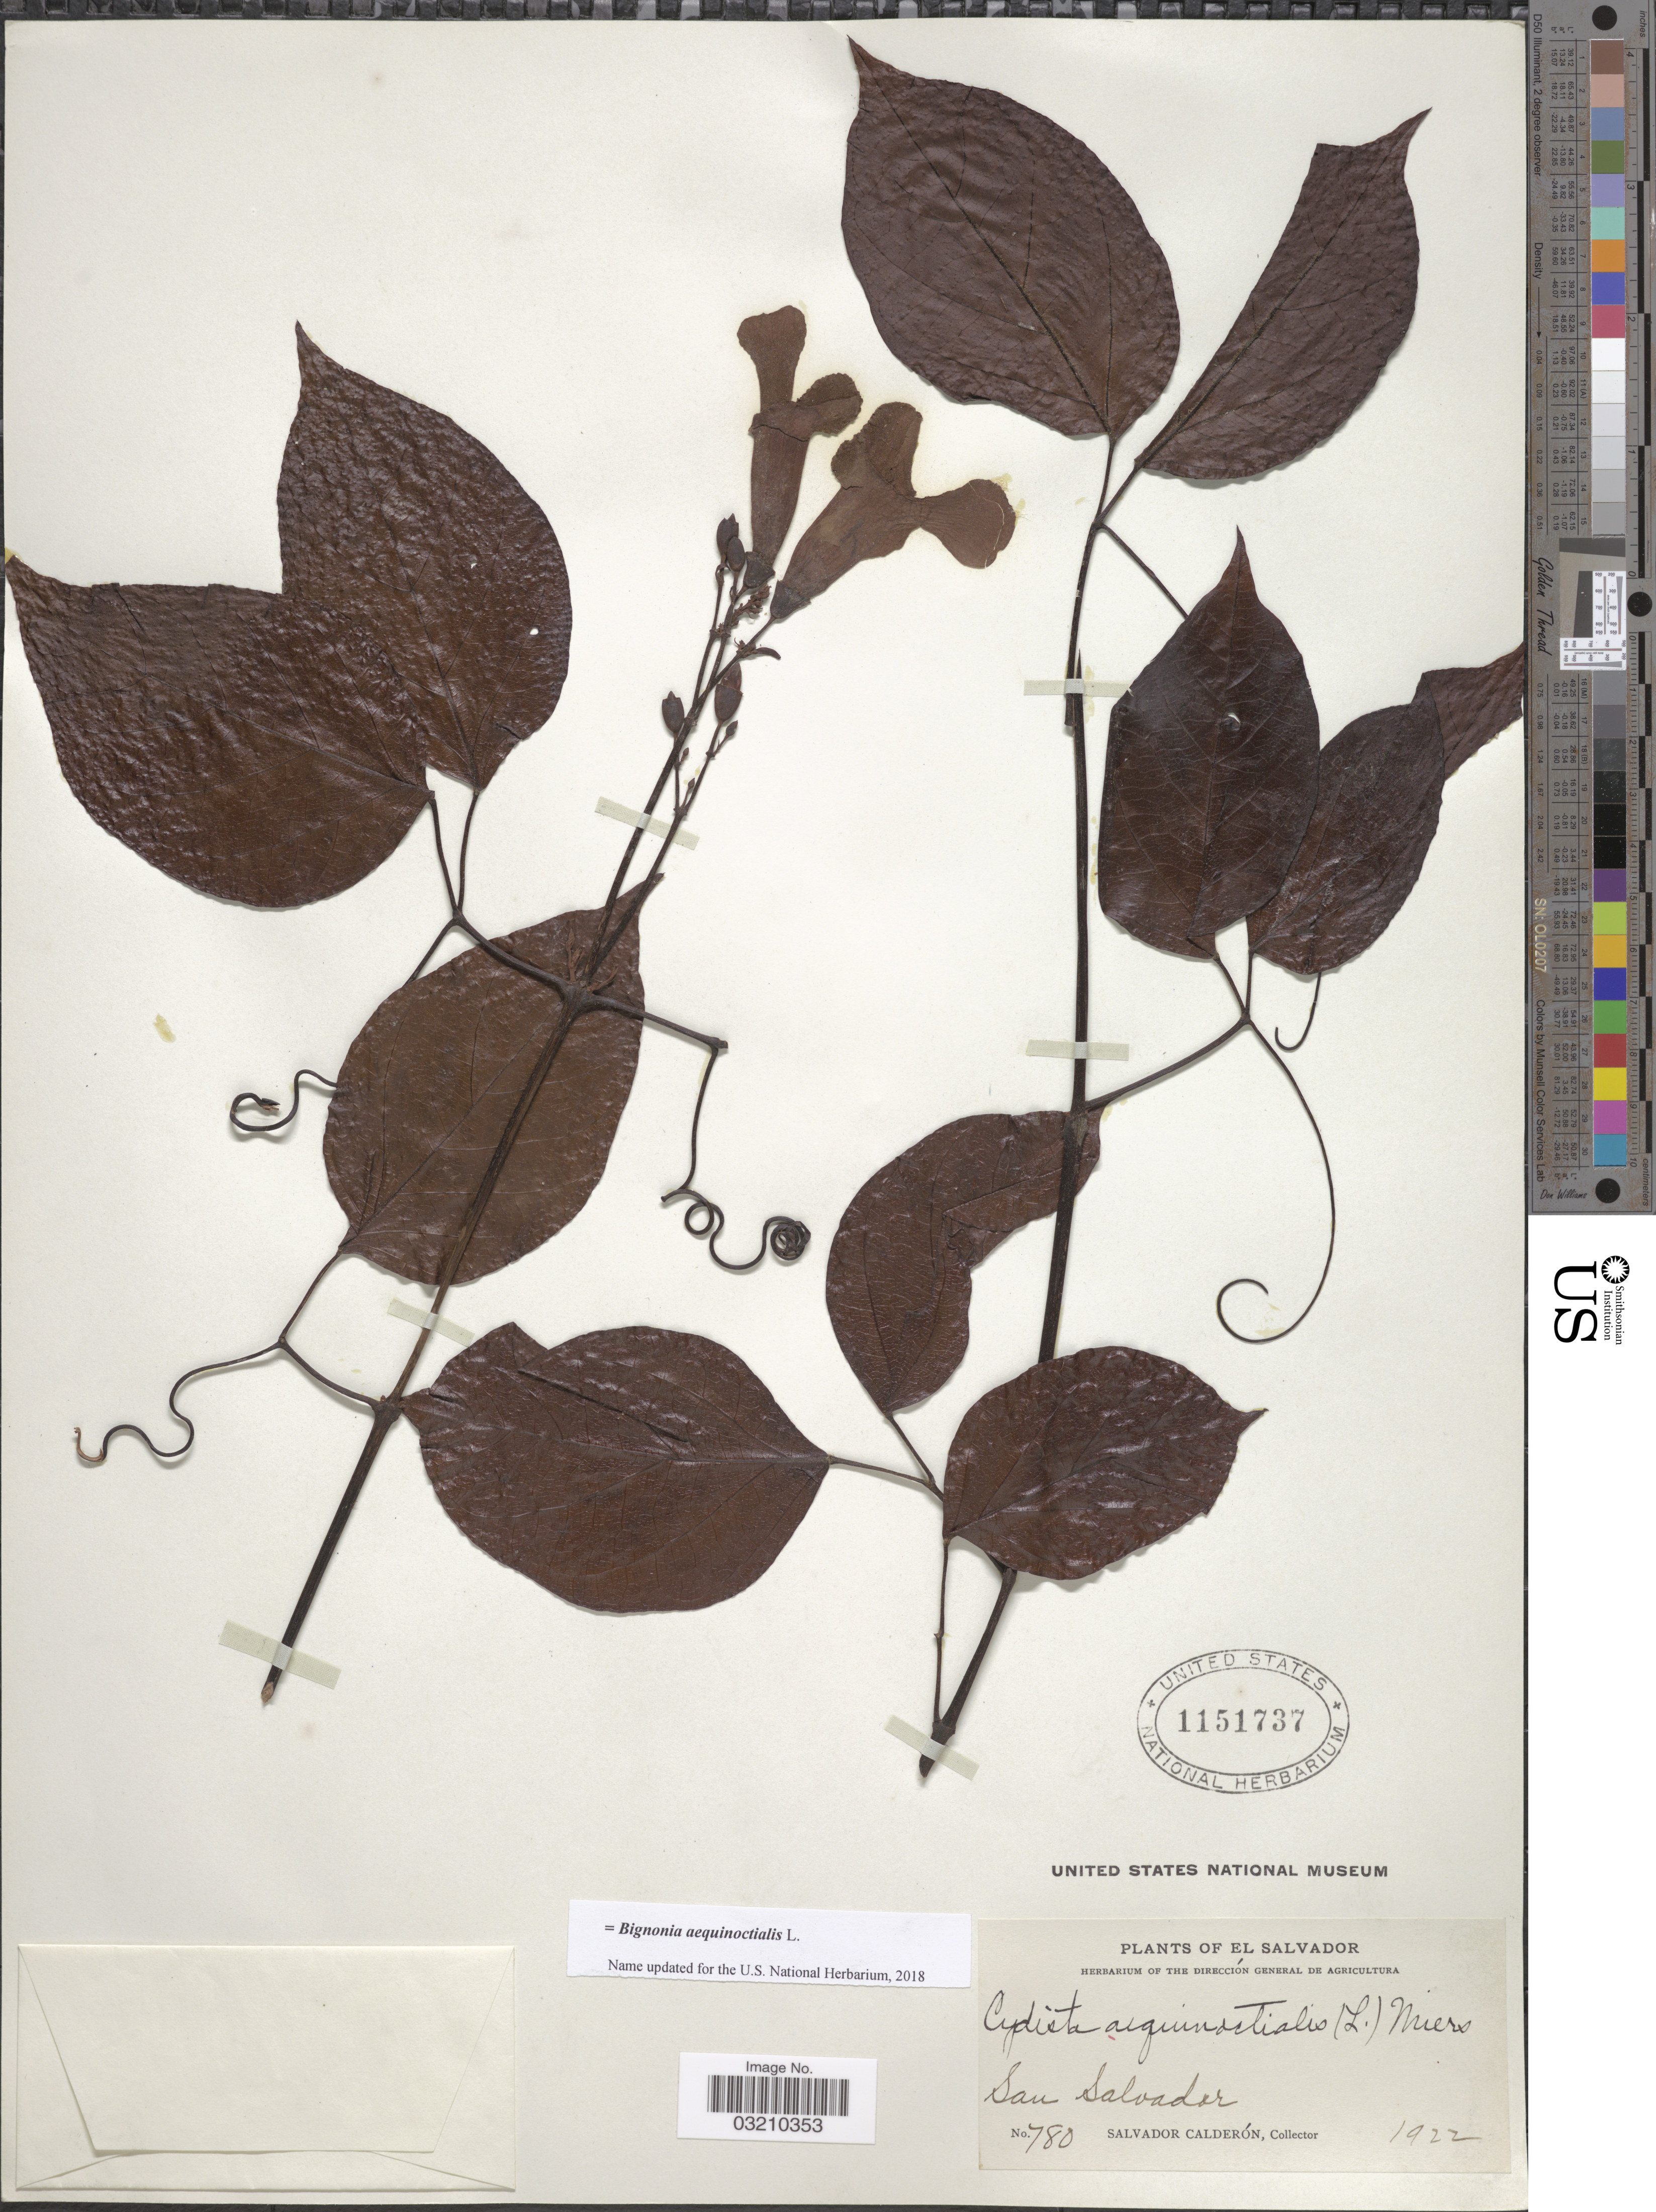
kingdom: Plantae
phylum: Tracheophyta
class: Magnoliopsida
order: Lamiales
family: Bignoniaceae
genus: Bignonia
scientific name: Bignonia aequinoctialis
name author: L.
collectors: S. Calderón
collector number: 780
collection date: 1922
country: El Salvador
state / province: San Salvador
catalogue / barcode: US 1151737